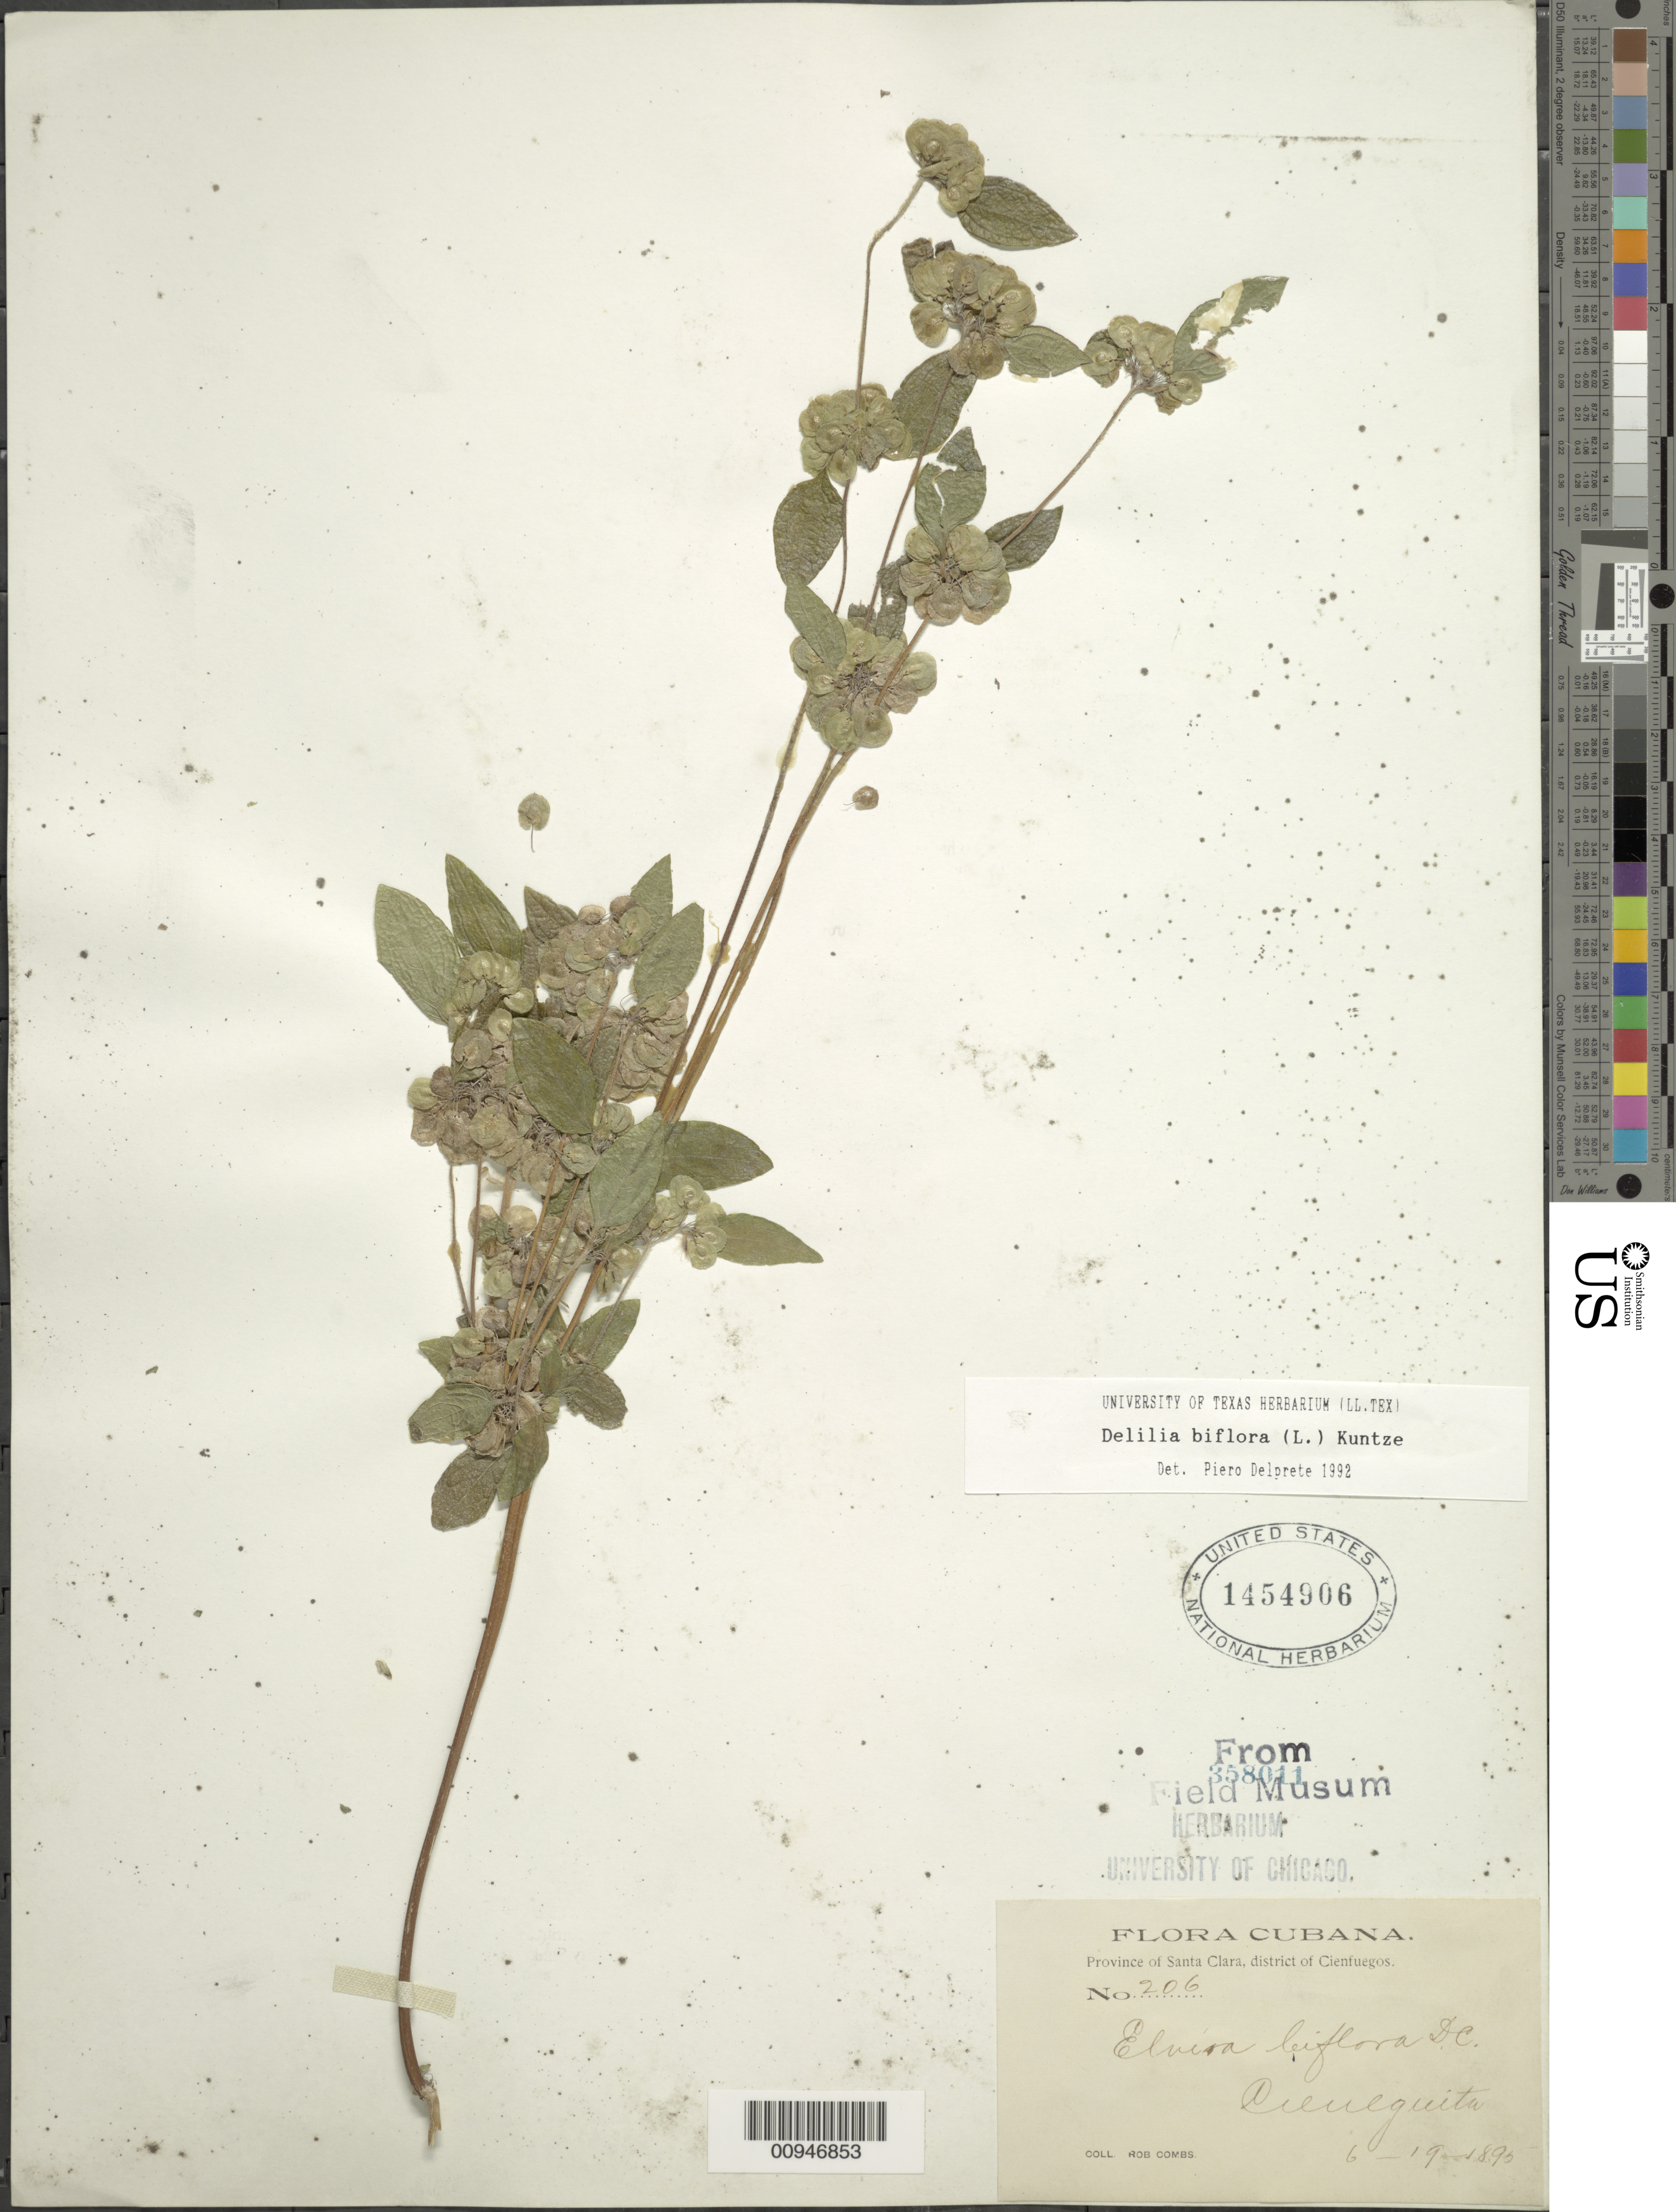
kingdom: Plantae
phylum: Tracheophyta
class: Magnoliopsida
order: Asterales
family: Asteraceae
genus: Delilia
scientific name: Delilia biflora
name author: (L.) Kuntze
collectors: R. Combs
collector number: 206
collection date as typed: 19 Jun 1895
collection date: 1895-06-19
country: Cuba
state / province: Las Villas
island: Cuba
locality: Cienfuegos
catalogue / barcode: US 1454906